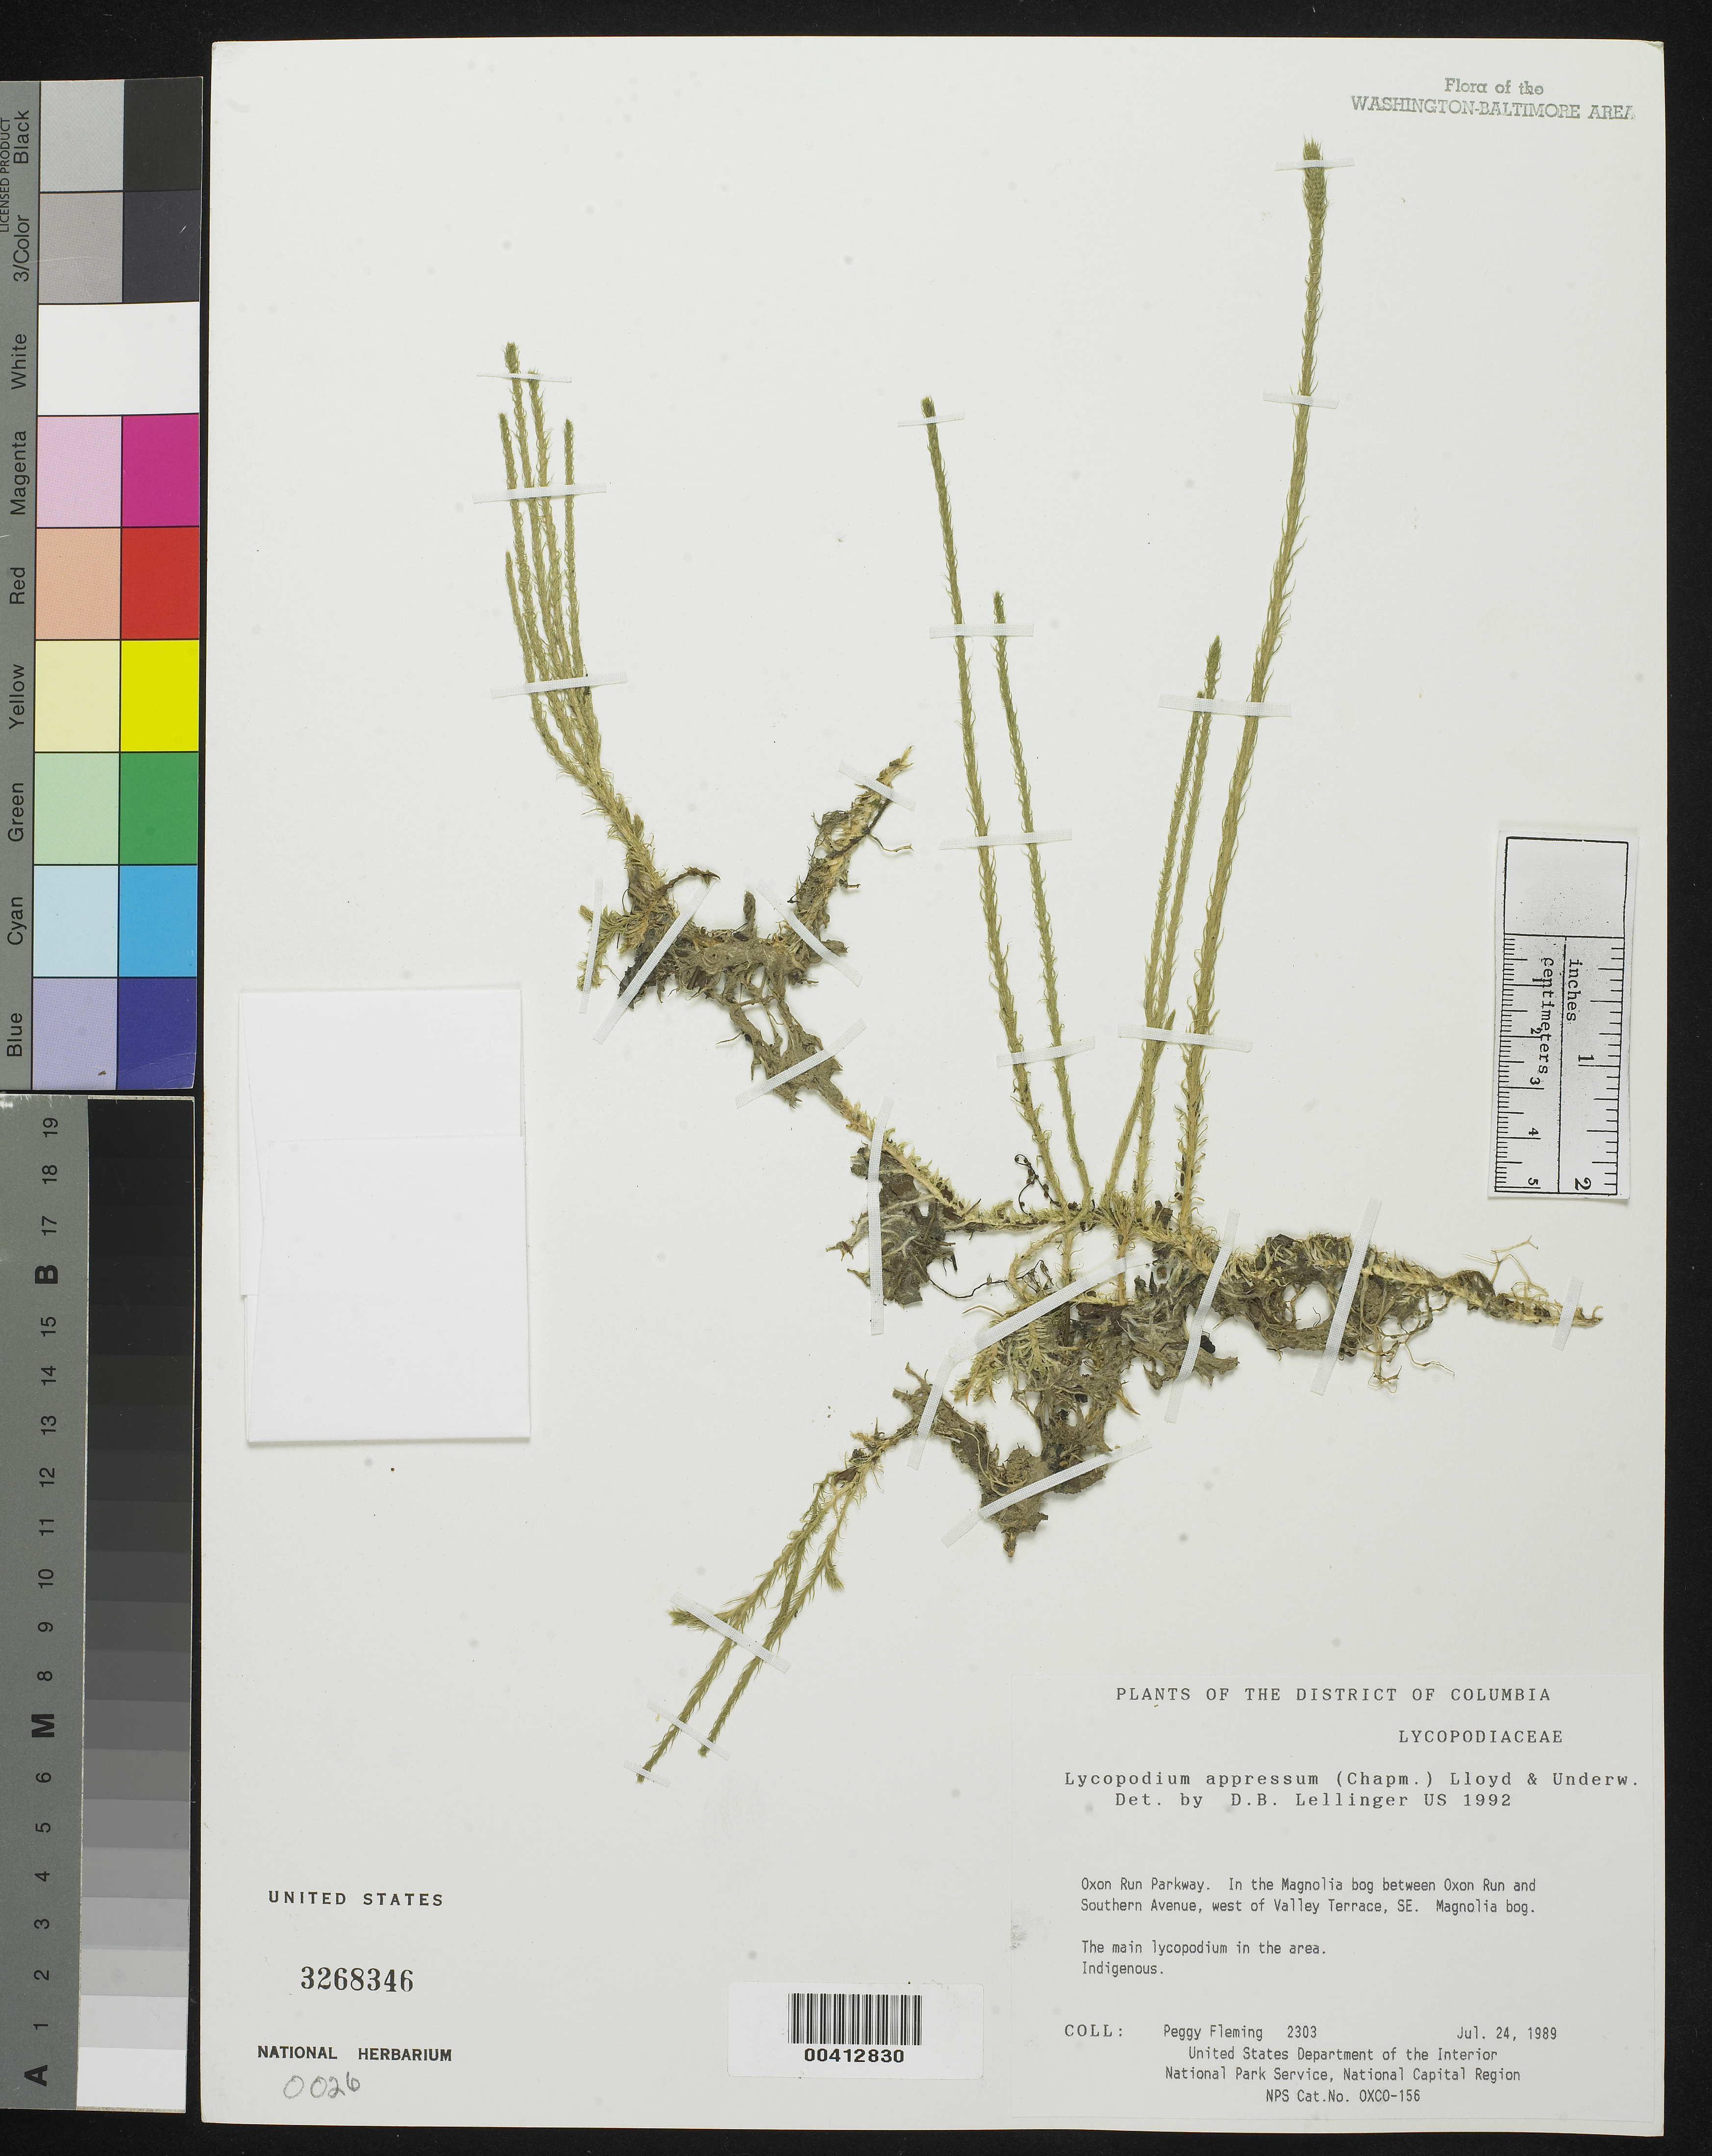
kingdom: Plantae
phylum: Tracheophyta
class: Lycopodiopsida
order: Lycopodiales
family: Lycopodiaceae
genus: Lycopodiella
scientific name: Lycopodiella appressa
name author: (Chapm.) Cranfill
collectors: P. Fleming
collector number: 2303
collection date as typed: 24 Jul 1989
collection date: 1989-07-24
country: United States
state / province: District of Columbia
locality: Oxon Run Parkway, between Oxon Run and Southern Ave, W of Valley Terrace, SE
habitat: Magnolia bog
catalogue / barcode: US 3268346